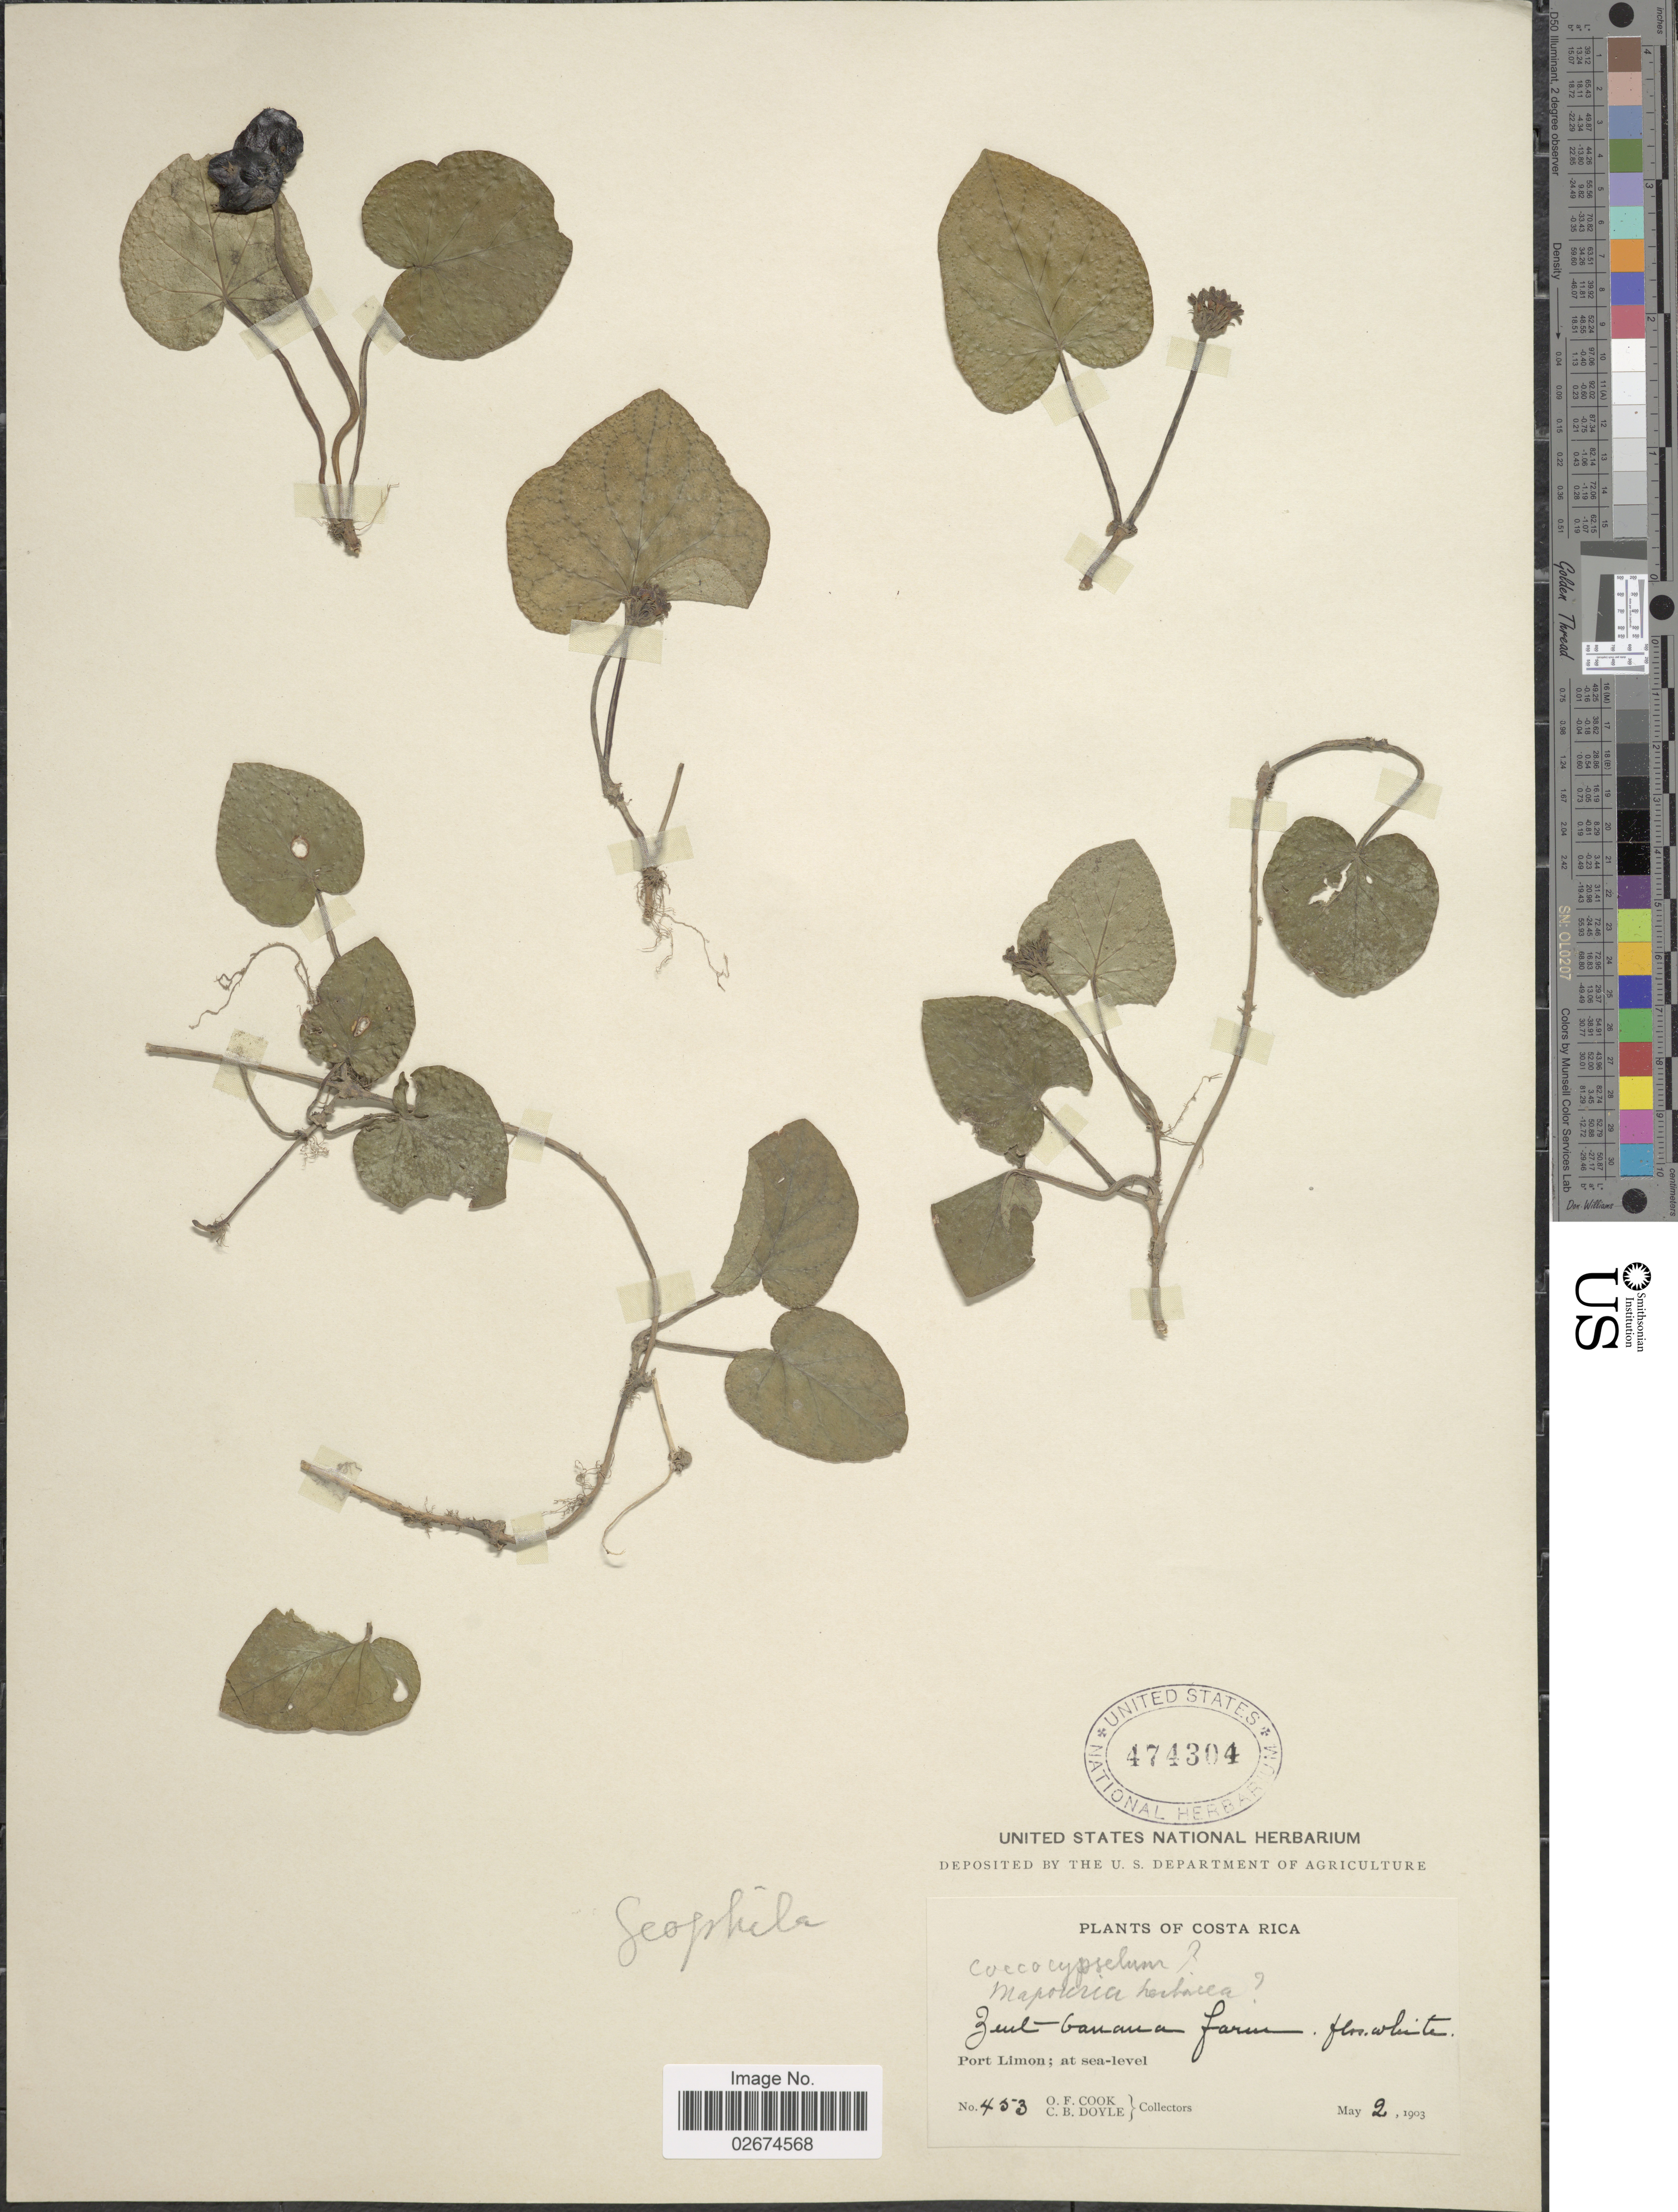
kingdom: Plantae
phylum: Tracheophyta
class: Magnoliopsida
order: Gentianales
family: Rubiaceae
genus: Geophila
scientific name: Geophila macropoda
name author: (Ruiz & Pav.) DC.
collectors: O. F. Cook & C. Doyle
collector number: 453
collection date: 1903-05-02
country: Costa Rica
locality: Port Limon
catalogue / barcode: US 474304